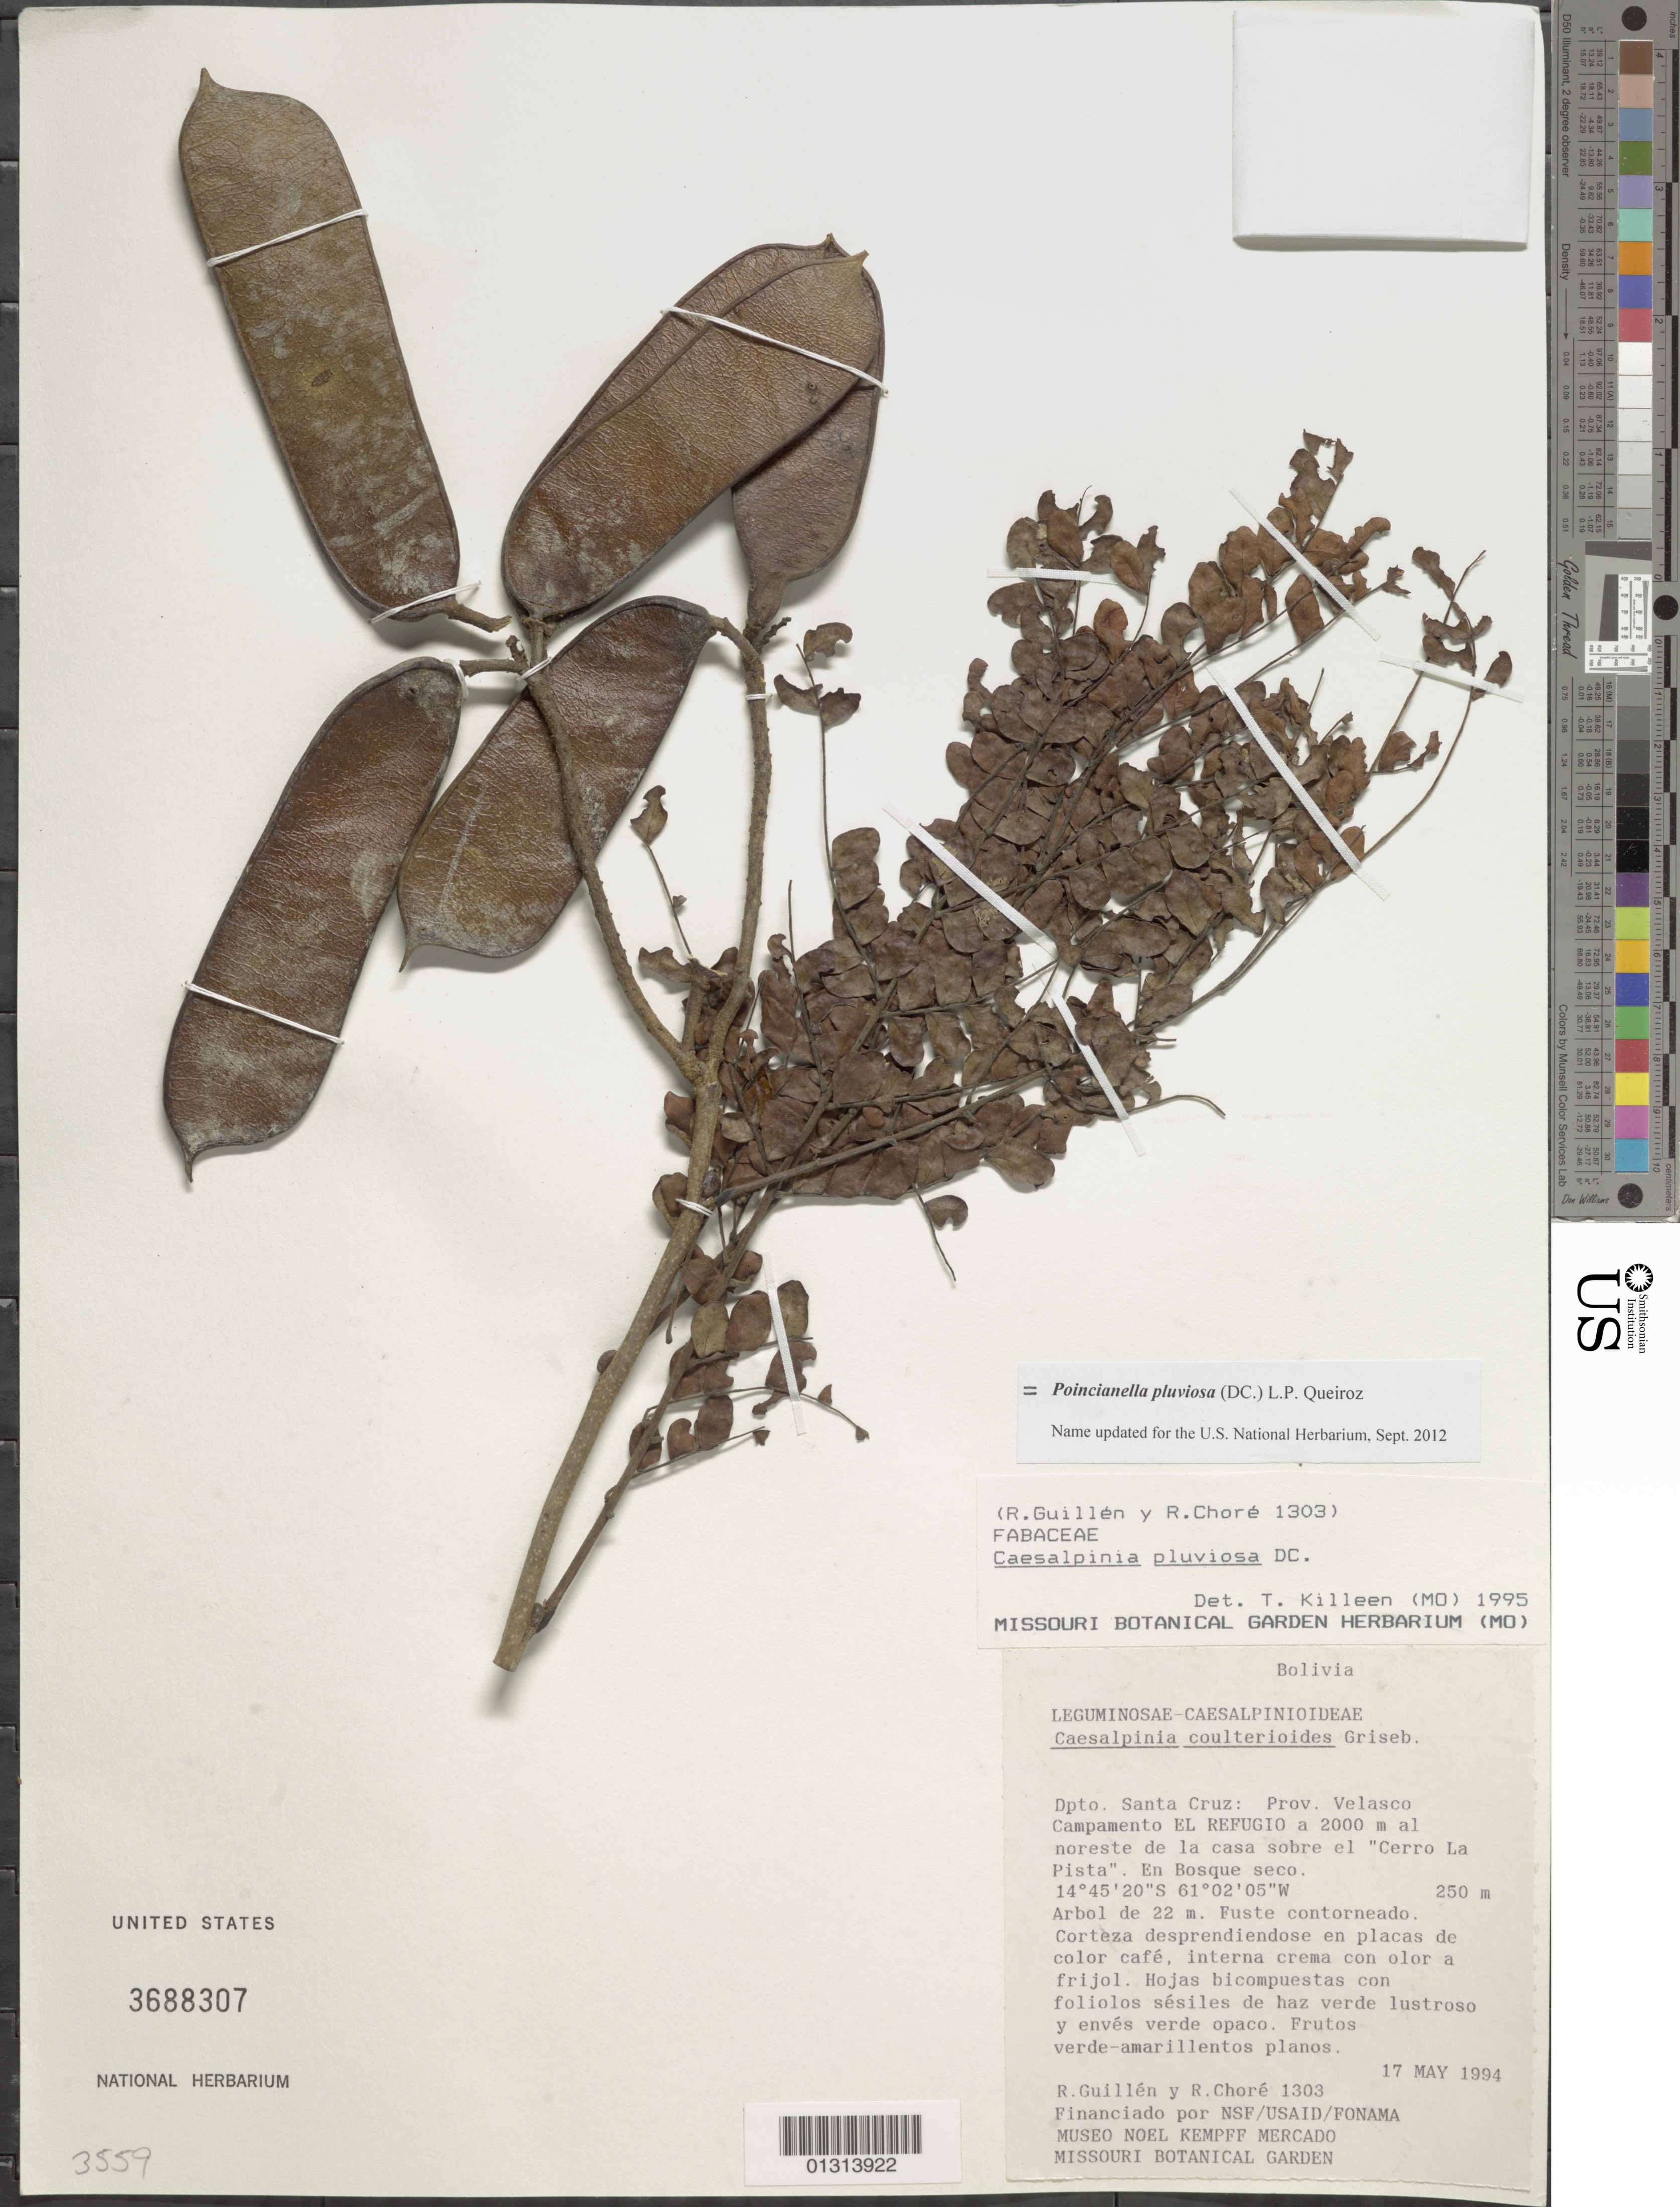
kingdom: Plantae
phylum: Tracheophyta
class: Magnoliopsida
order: Fabales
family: Fabaceae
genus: Cenostigma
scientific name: Cenostigma pluviosum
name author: (DC.) Gagnon & G.P. Lewis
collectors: R. Guillén V. & R. Choré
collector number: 1303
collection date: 1994-05-17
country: Bolivia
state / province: Santa Cruz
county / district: Velasco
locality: Campamento EL REFUGIO, a 2000 m al nostre de la casa sobre el "Cerro La Pista".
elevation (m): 250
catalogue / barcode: US 3688307